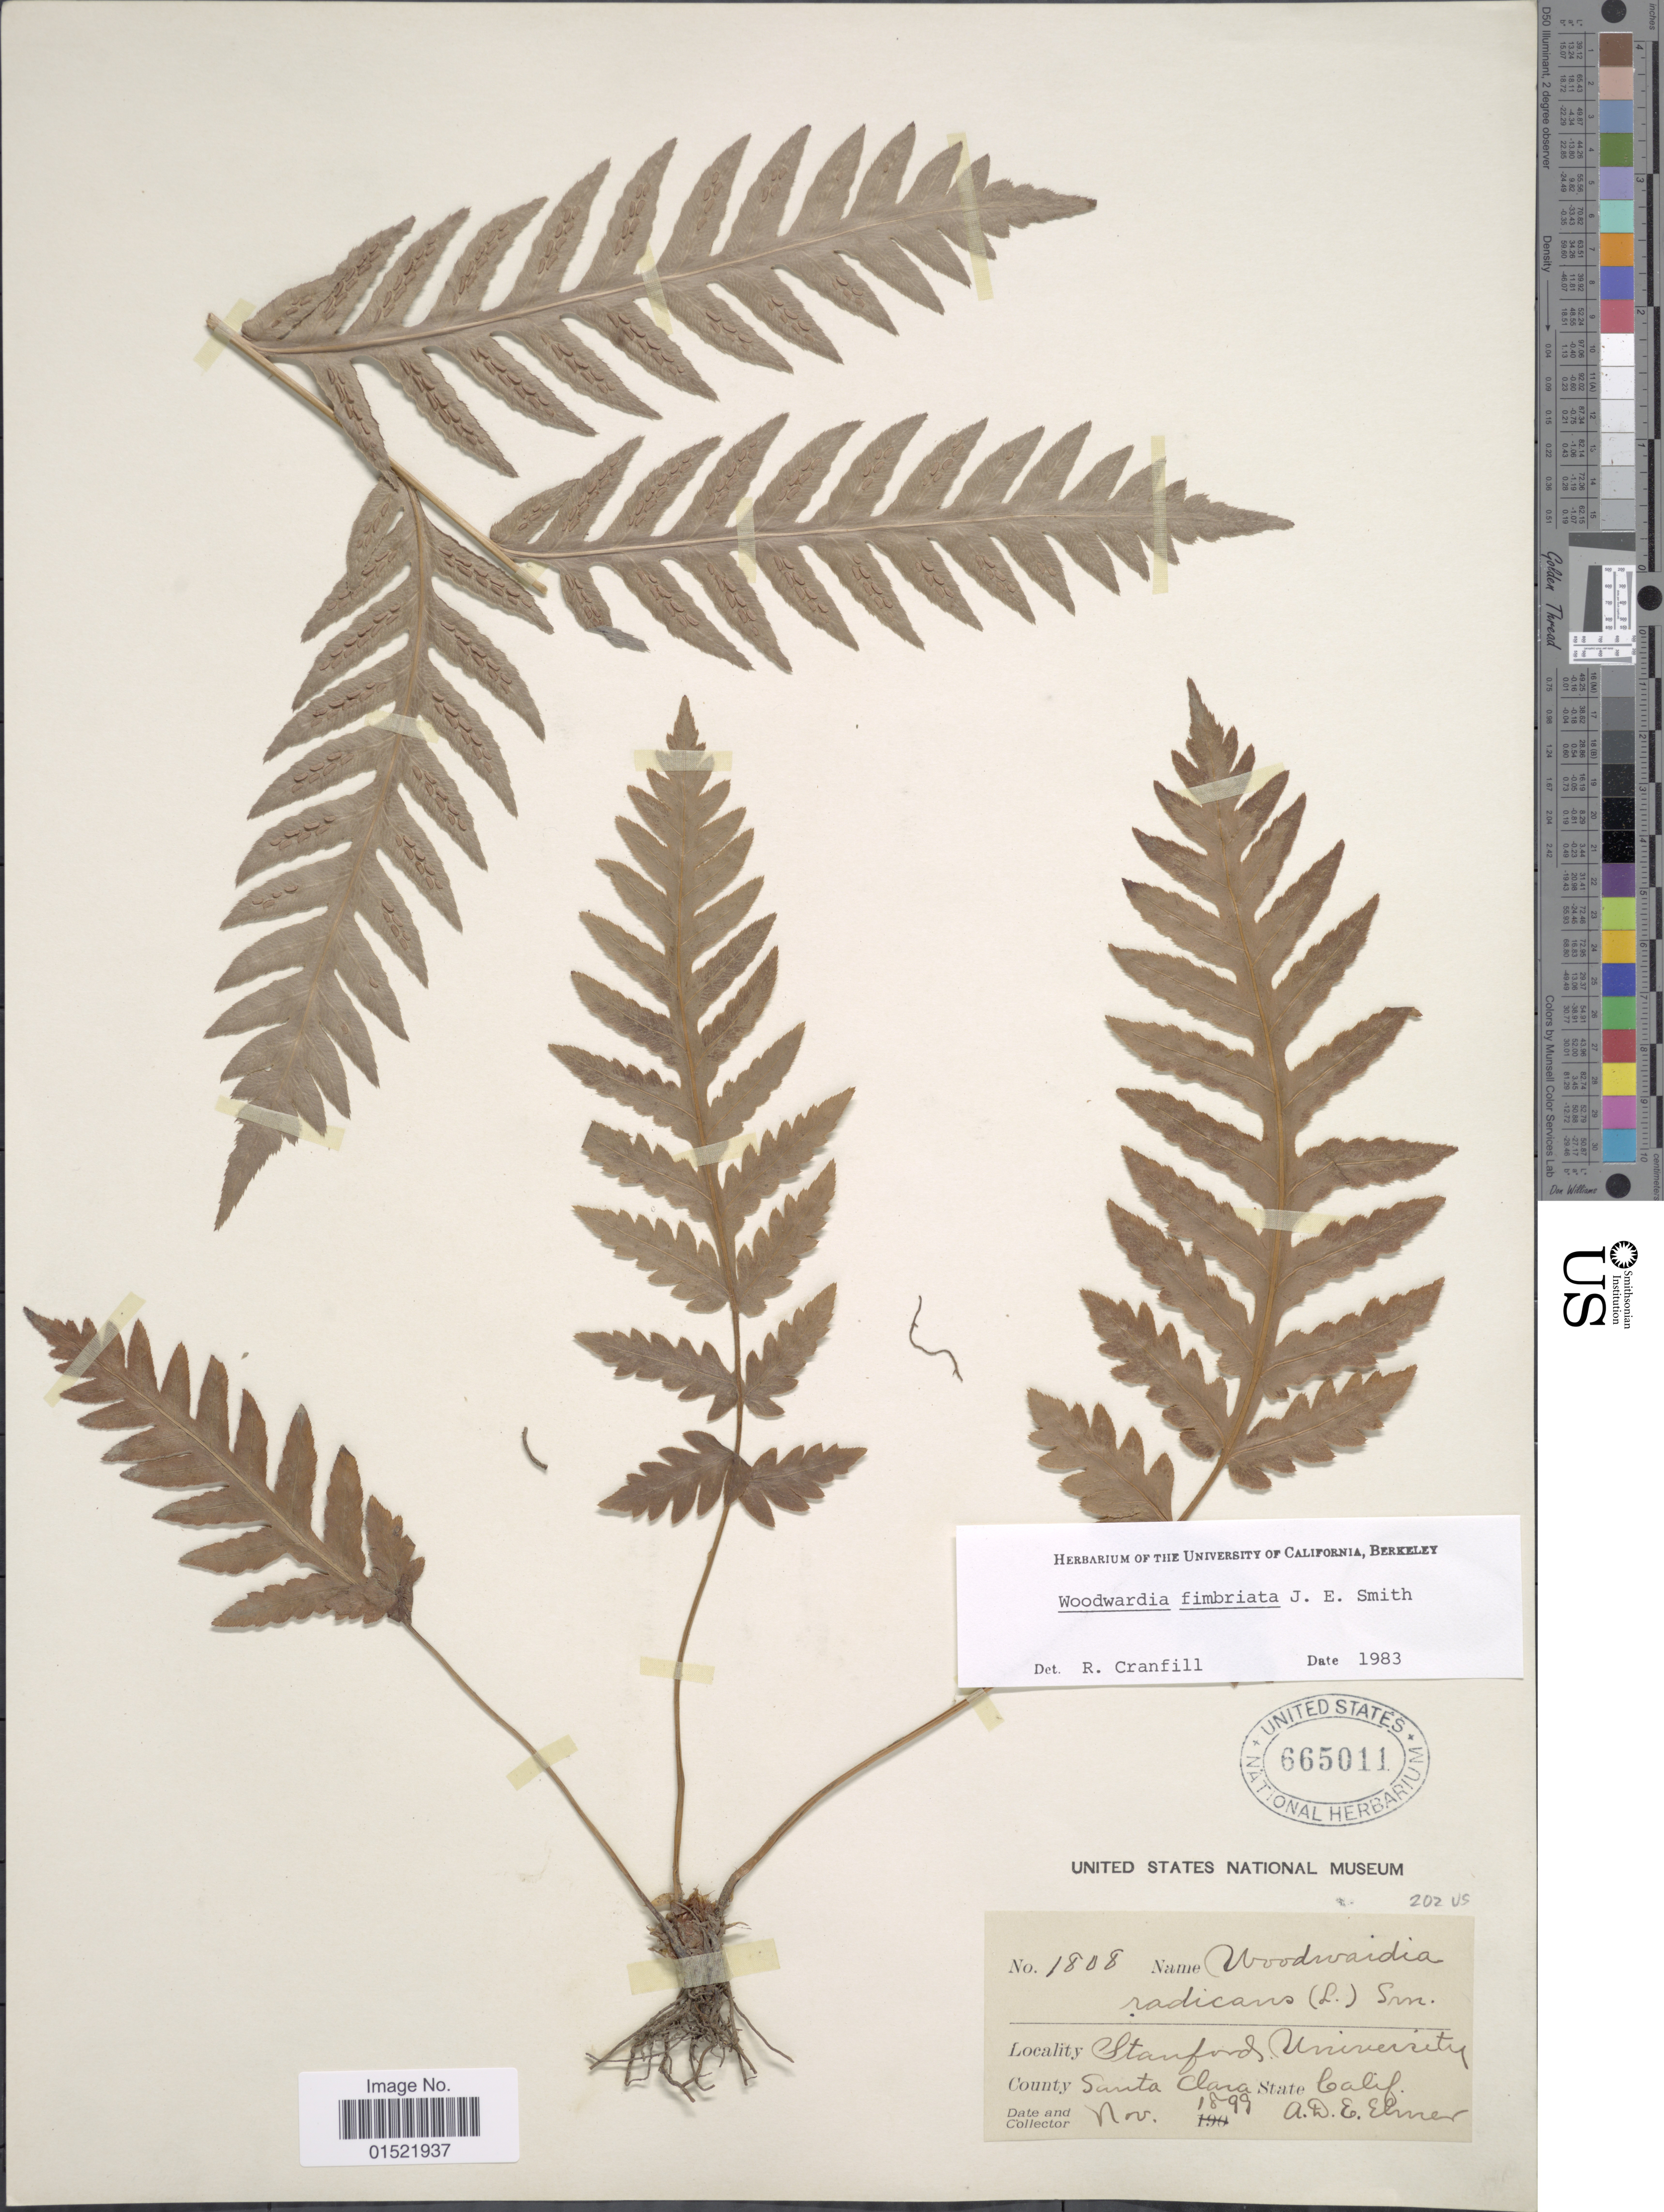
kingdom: Plantae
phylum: Tracheophyta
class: Polypodiopsida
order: Polypodiales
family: Blechnaceae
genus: Woodwardia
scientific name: Woodwardia fimbriata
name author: Sm.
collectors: A. D. E. Elmer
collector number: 1808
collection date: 1899-11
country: United States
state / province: California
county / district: Santa Clara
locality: Stanford University, County Santa Clara, State Calif.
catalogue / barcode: US 665011